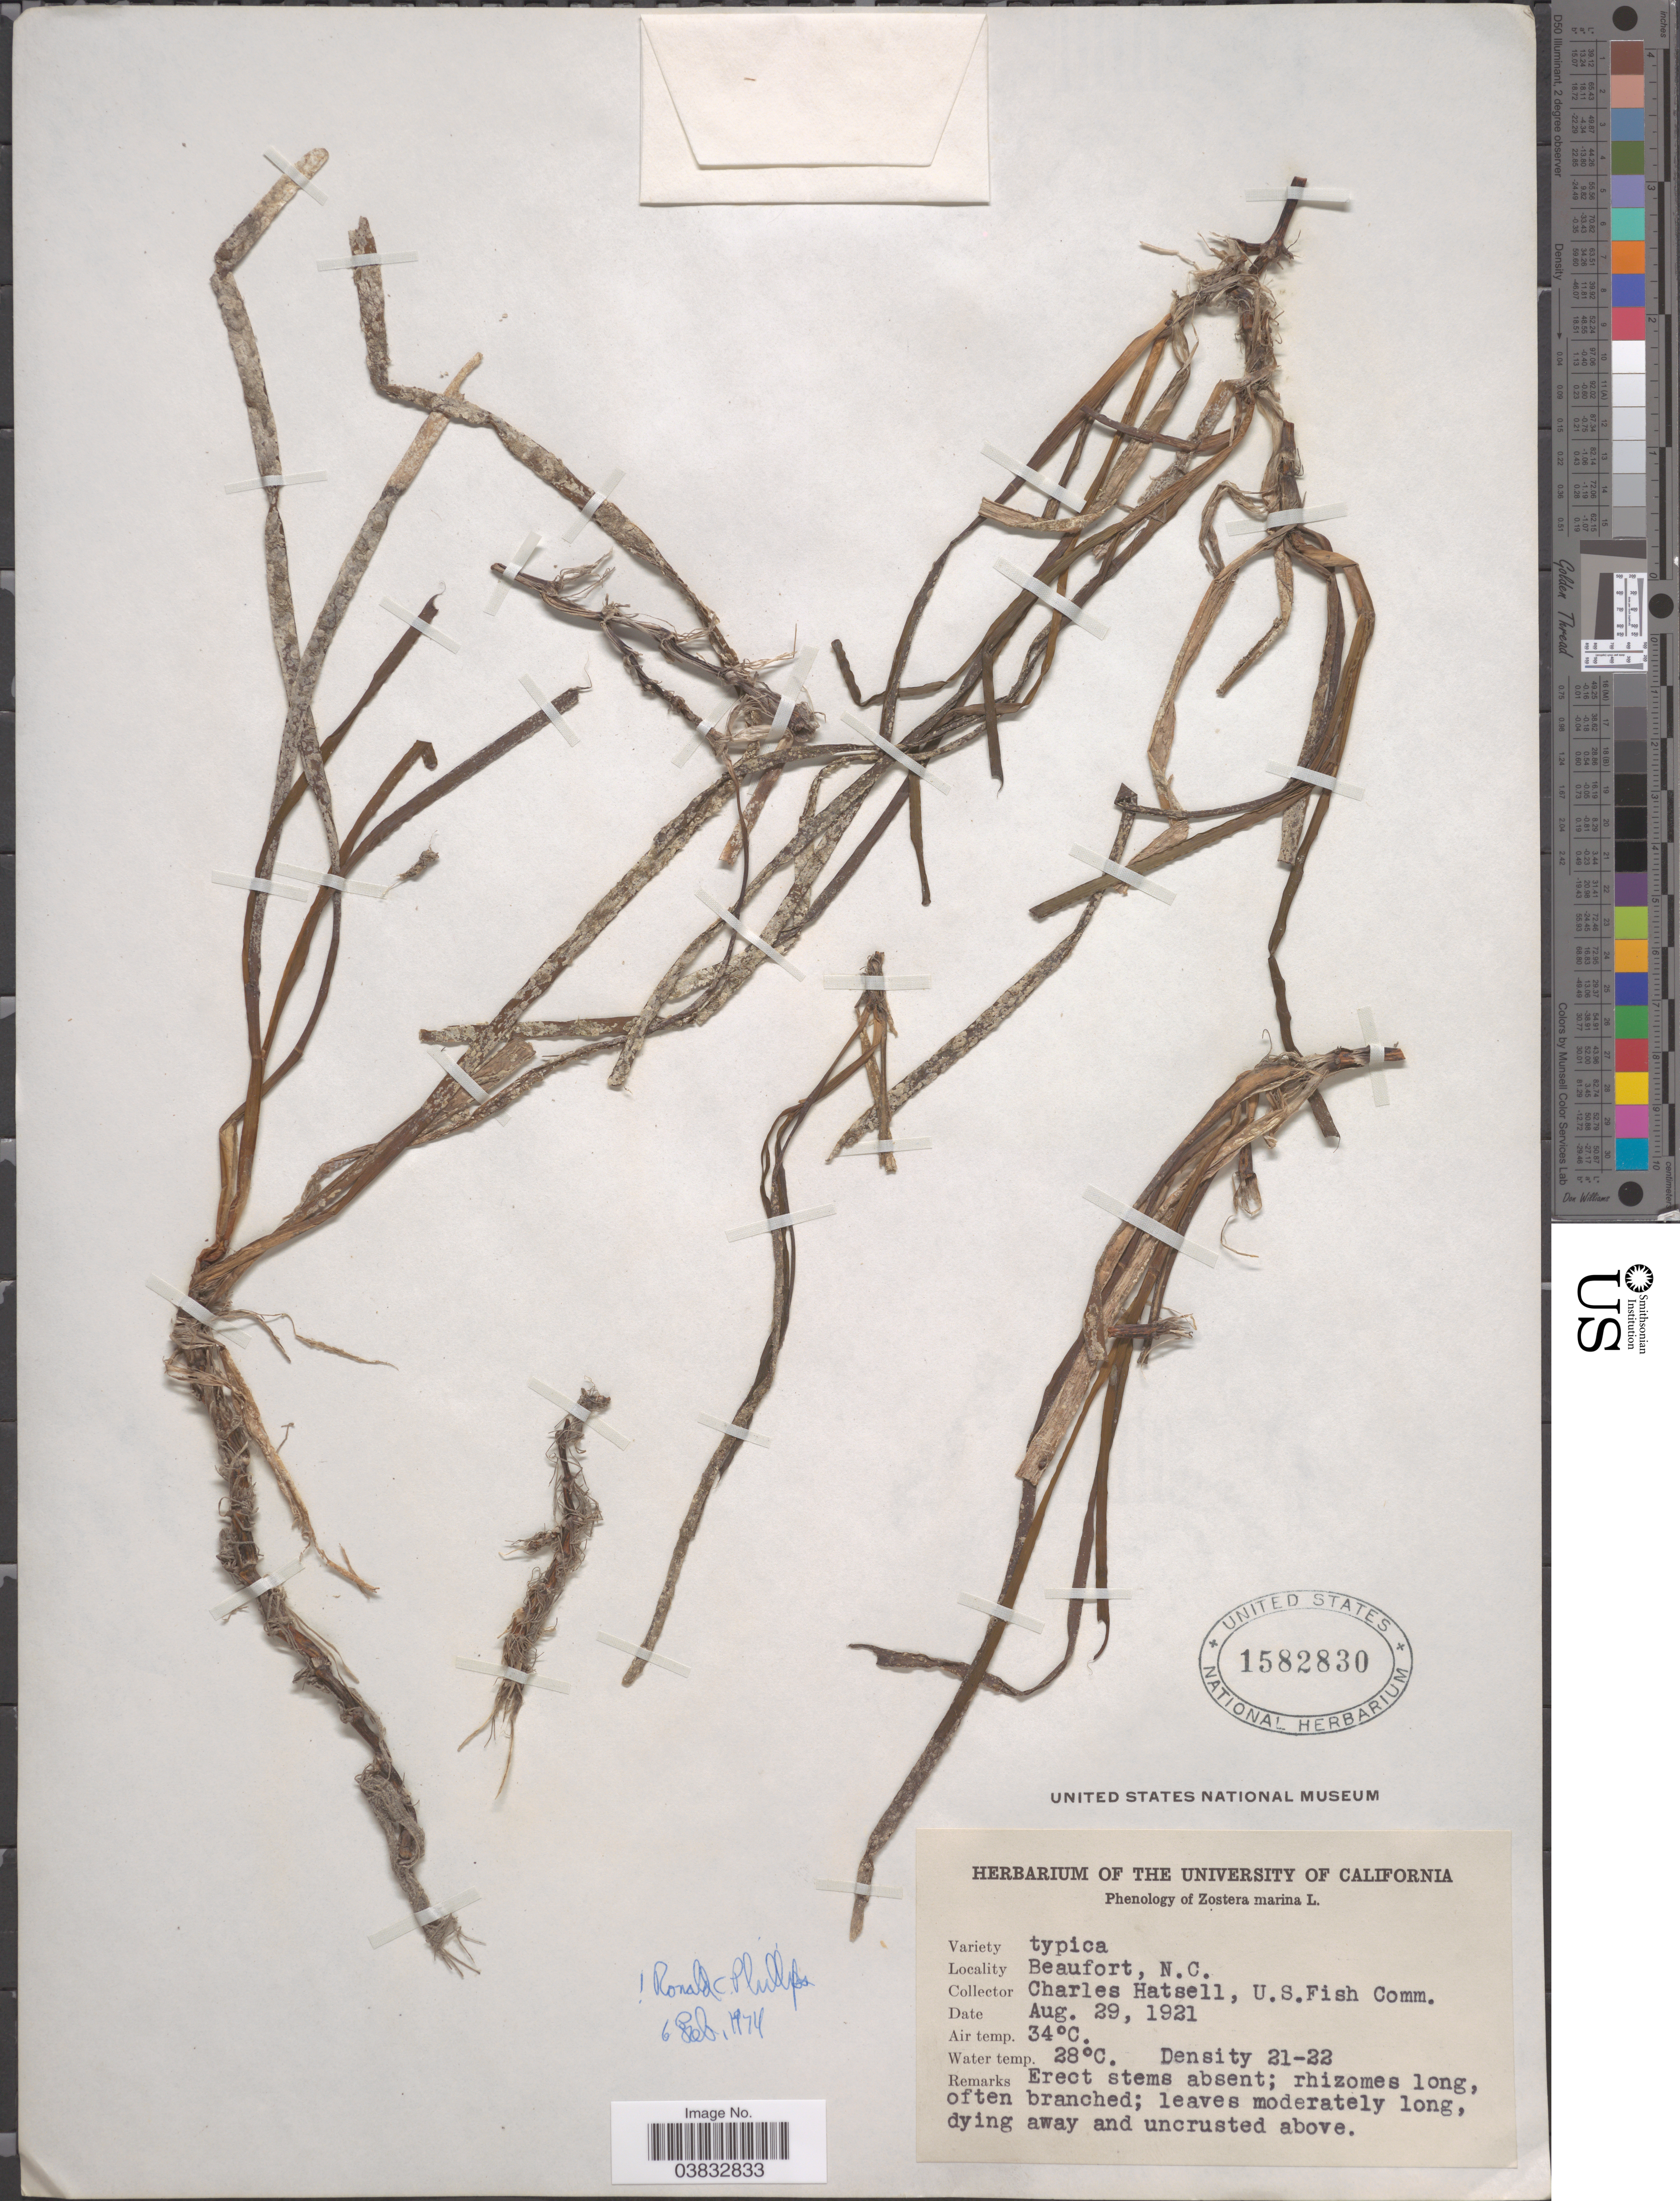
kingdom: Plantae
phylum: Tracheophyta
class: Liliopsida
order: Alismatales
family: Zosteraceae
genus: Zostera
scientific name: Zostera marina var. typica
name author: L.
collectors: C. Hatsell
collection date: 1921-08-29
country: United States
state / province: North Carolina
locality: Beaufort.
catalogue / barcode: US 1582830